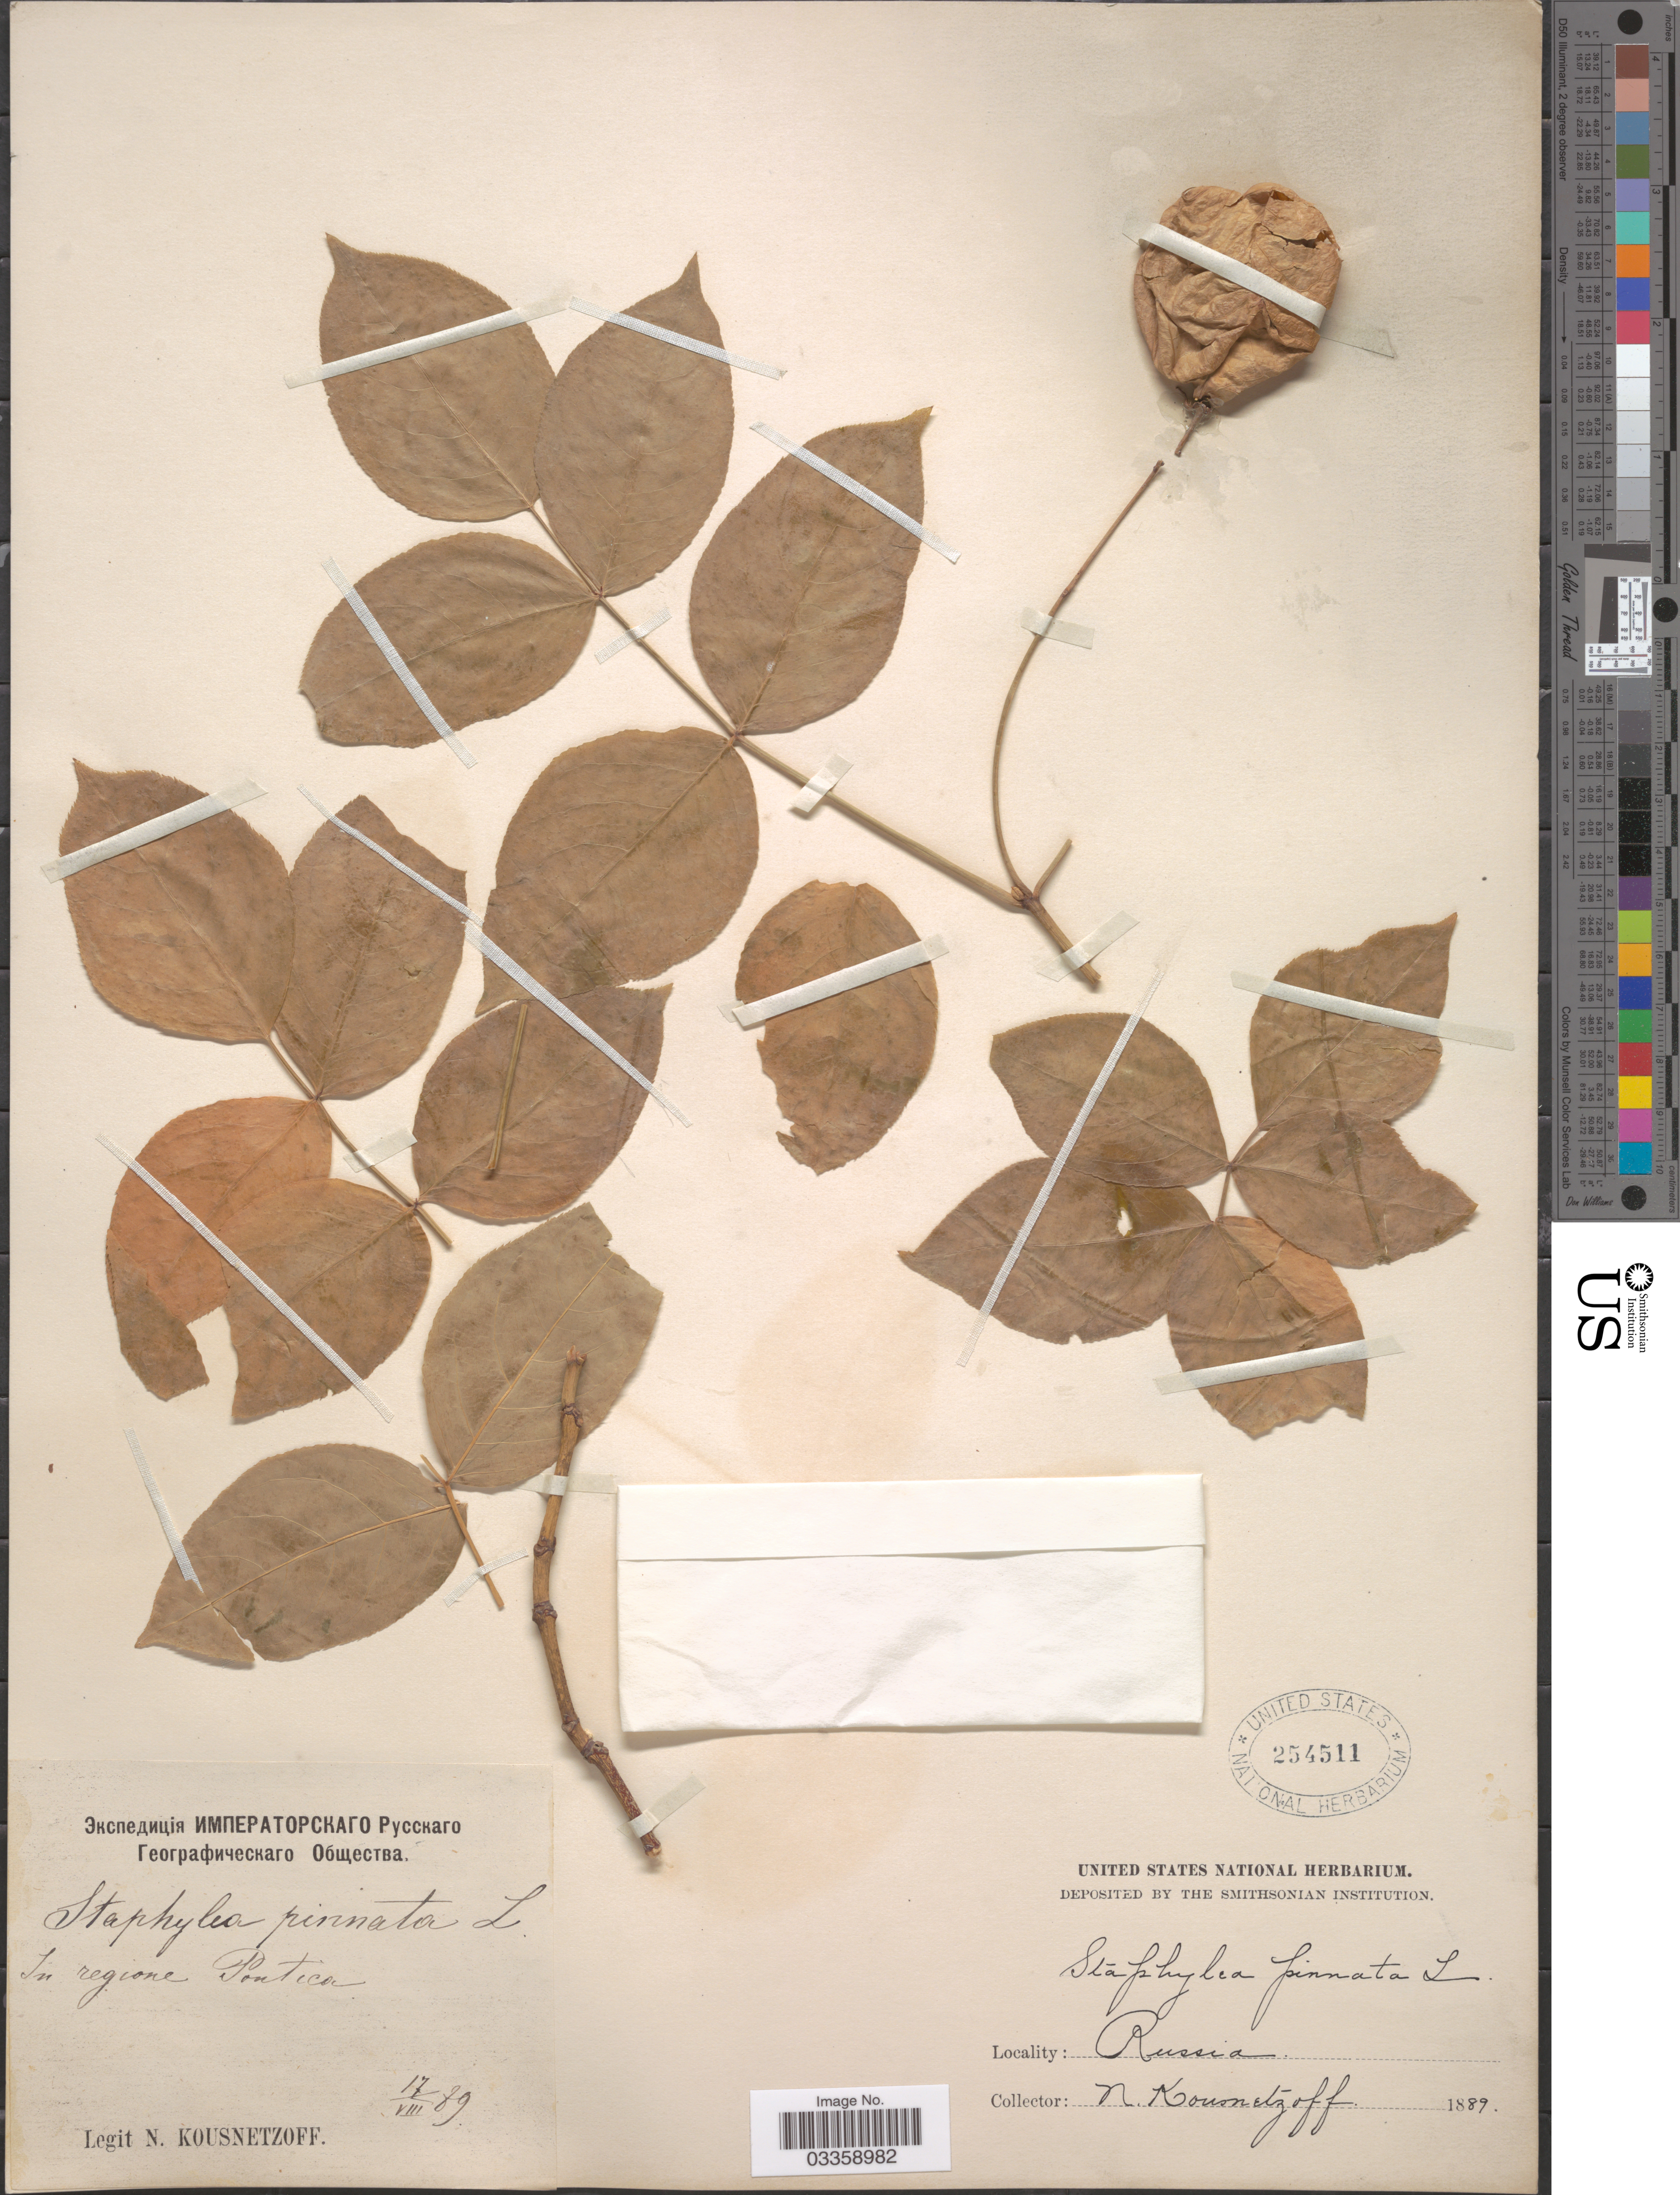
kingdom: Plantae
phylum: Tracheophyta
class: Magnoliopsida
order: Crossosomatales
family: Staphyleaceae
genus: Staphylea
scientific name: Staphylea pinnata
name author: L.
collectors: N. Kousnetzoff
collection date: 1889-08-17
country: Turkey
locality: In regione Pontica, Russia.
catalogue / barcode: US 254511